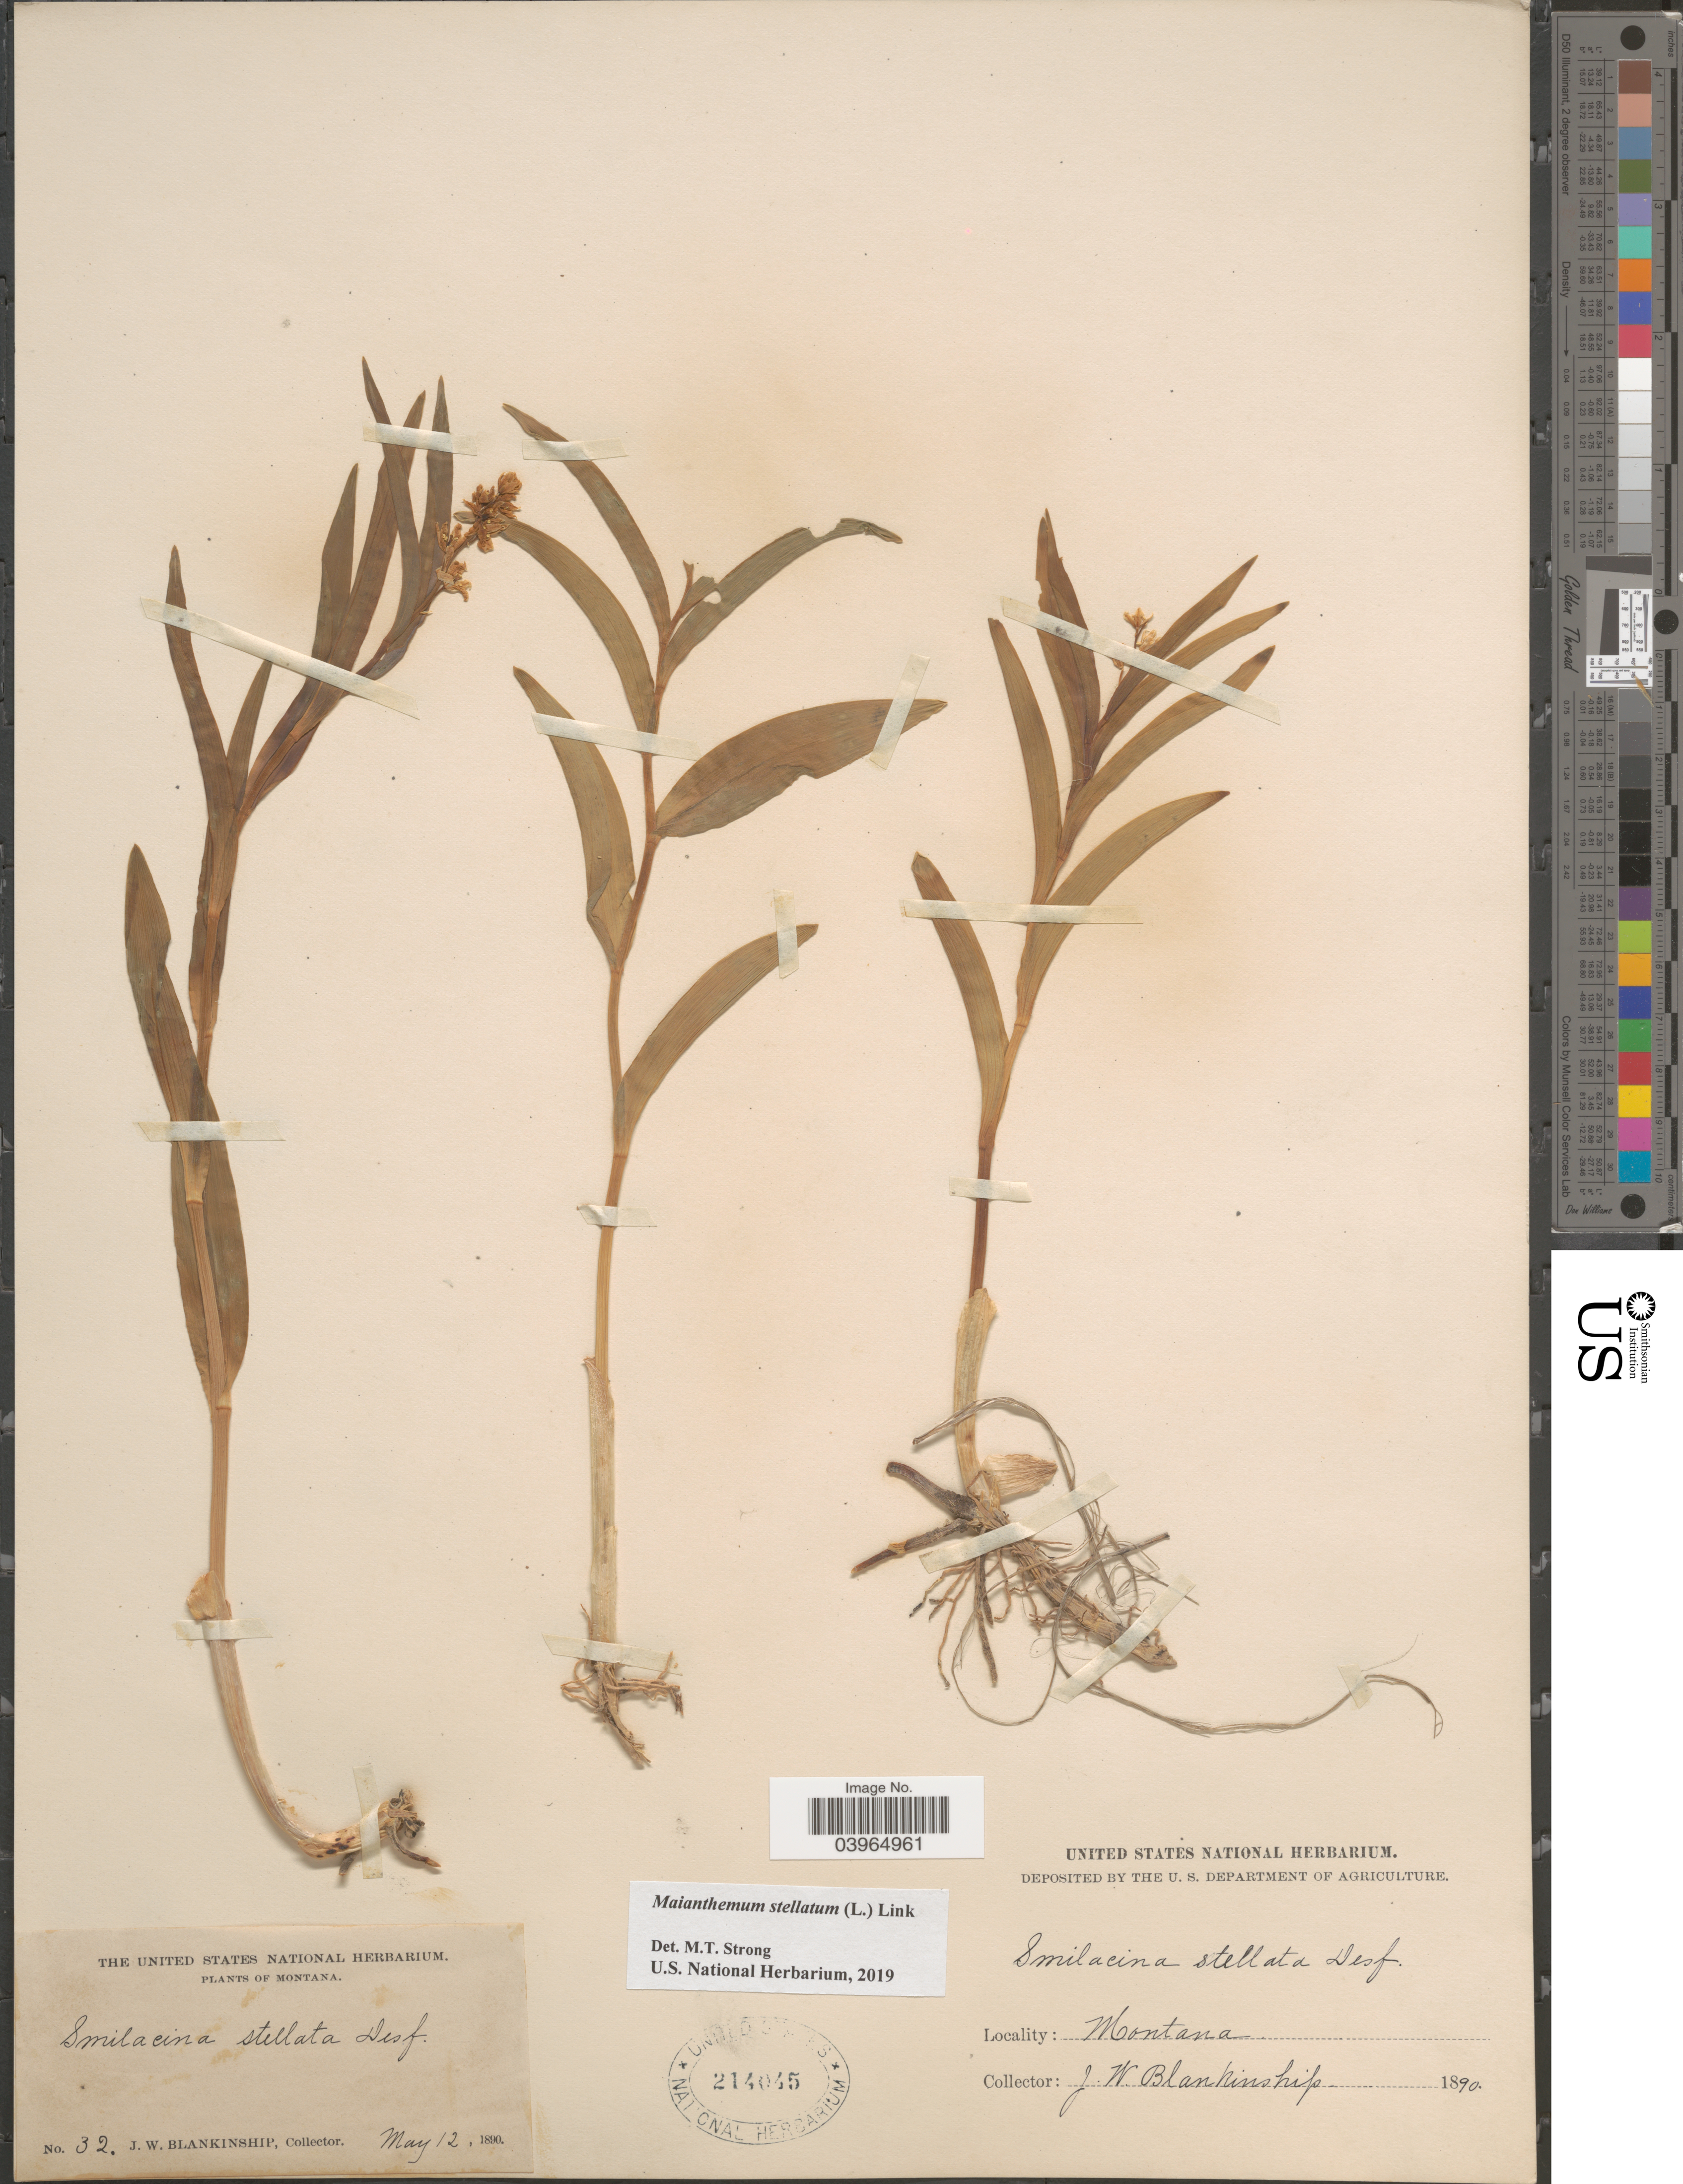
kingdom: Plantae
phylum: Tracheophyta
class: Liliopsida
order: Asparagales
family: Asparagaceae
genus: Maianthemum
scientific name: Maianthemum stellatum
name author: (L.) Link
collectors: J. W. Blankinship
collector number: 32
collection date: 1890-05-12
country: United States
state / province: Montana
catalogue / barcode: US 214045